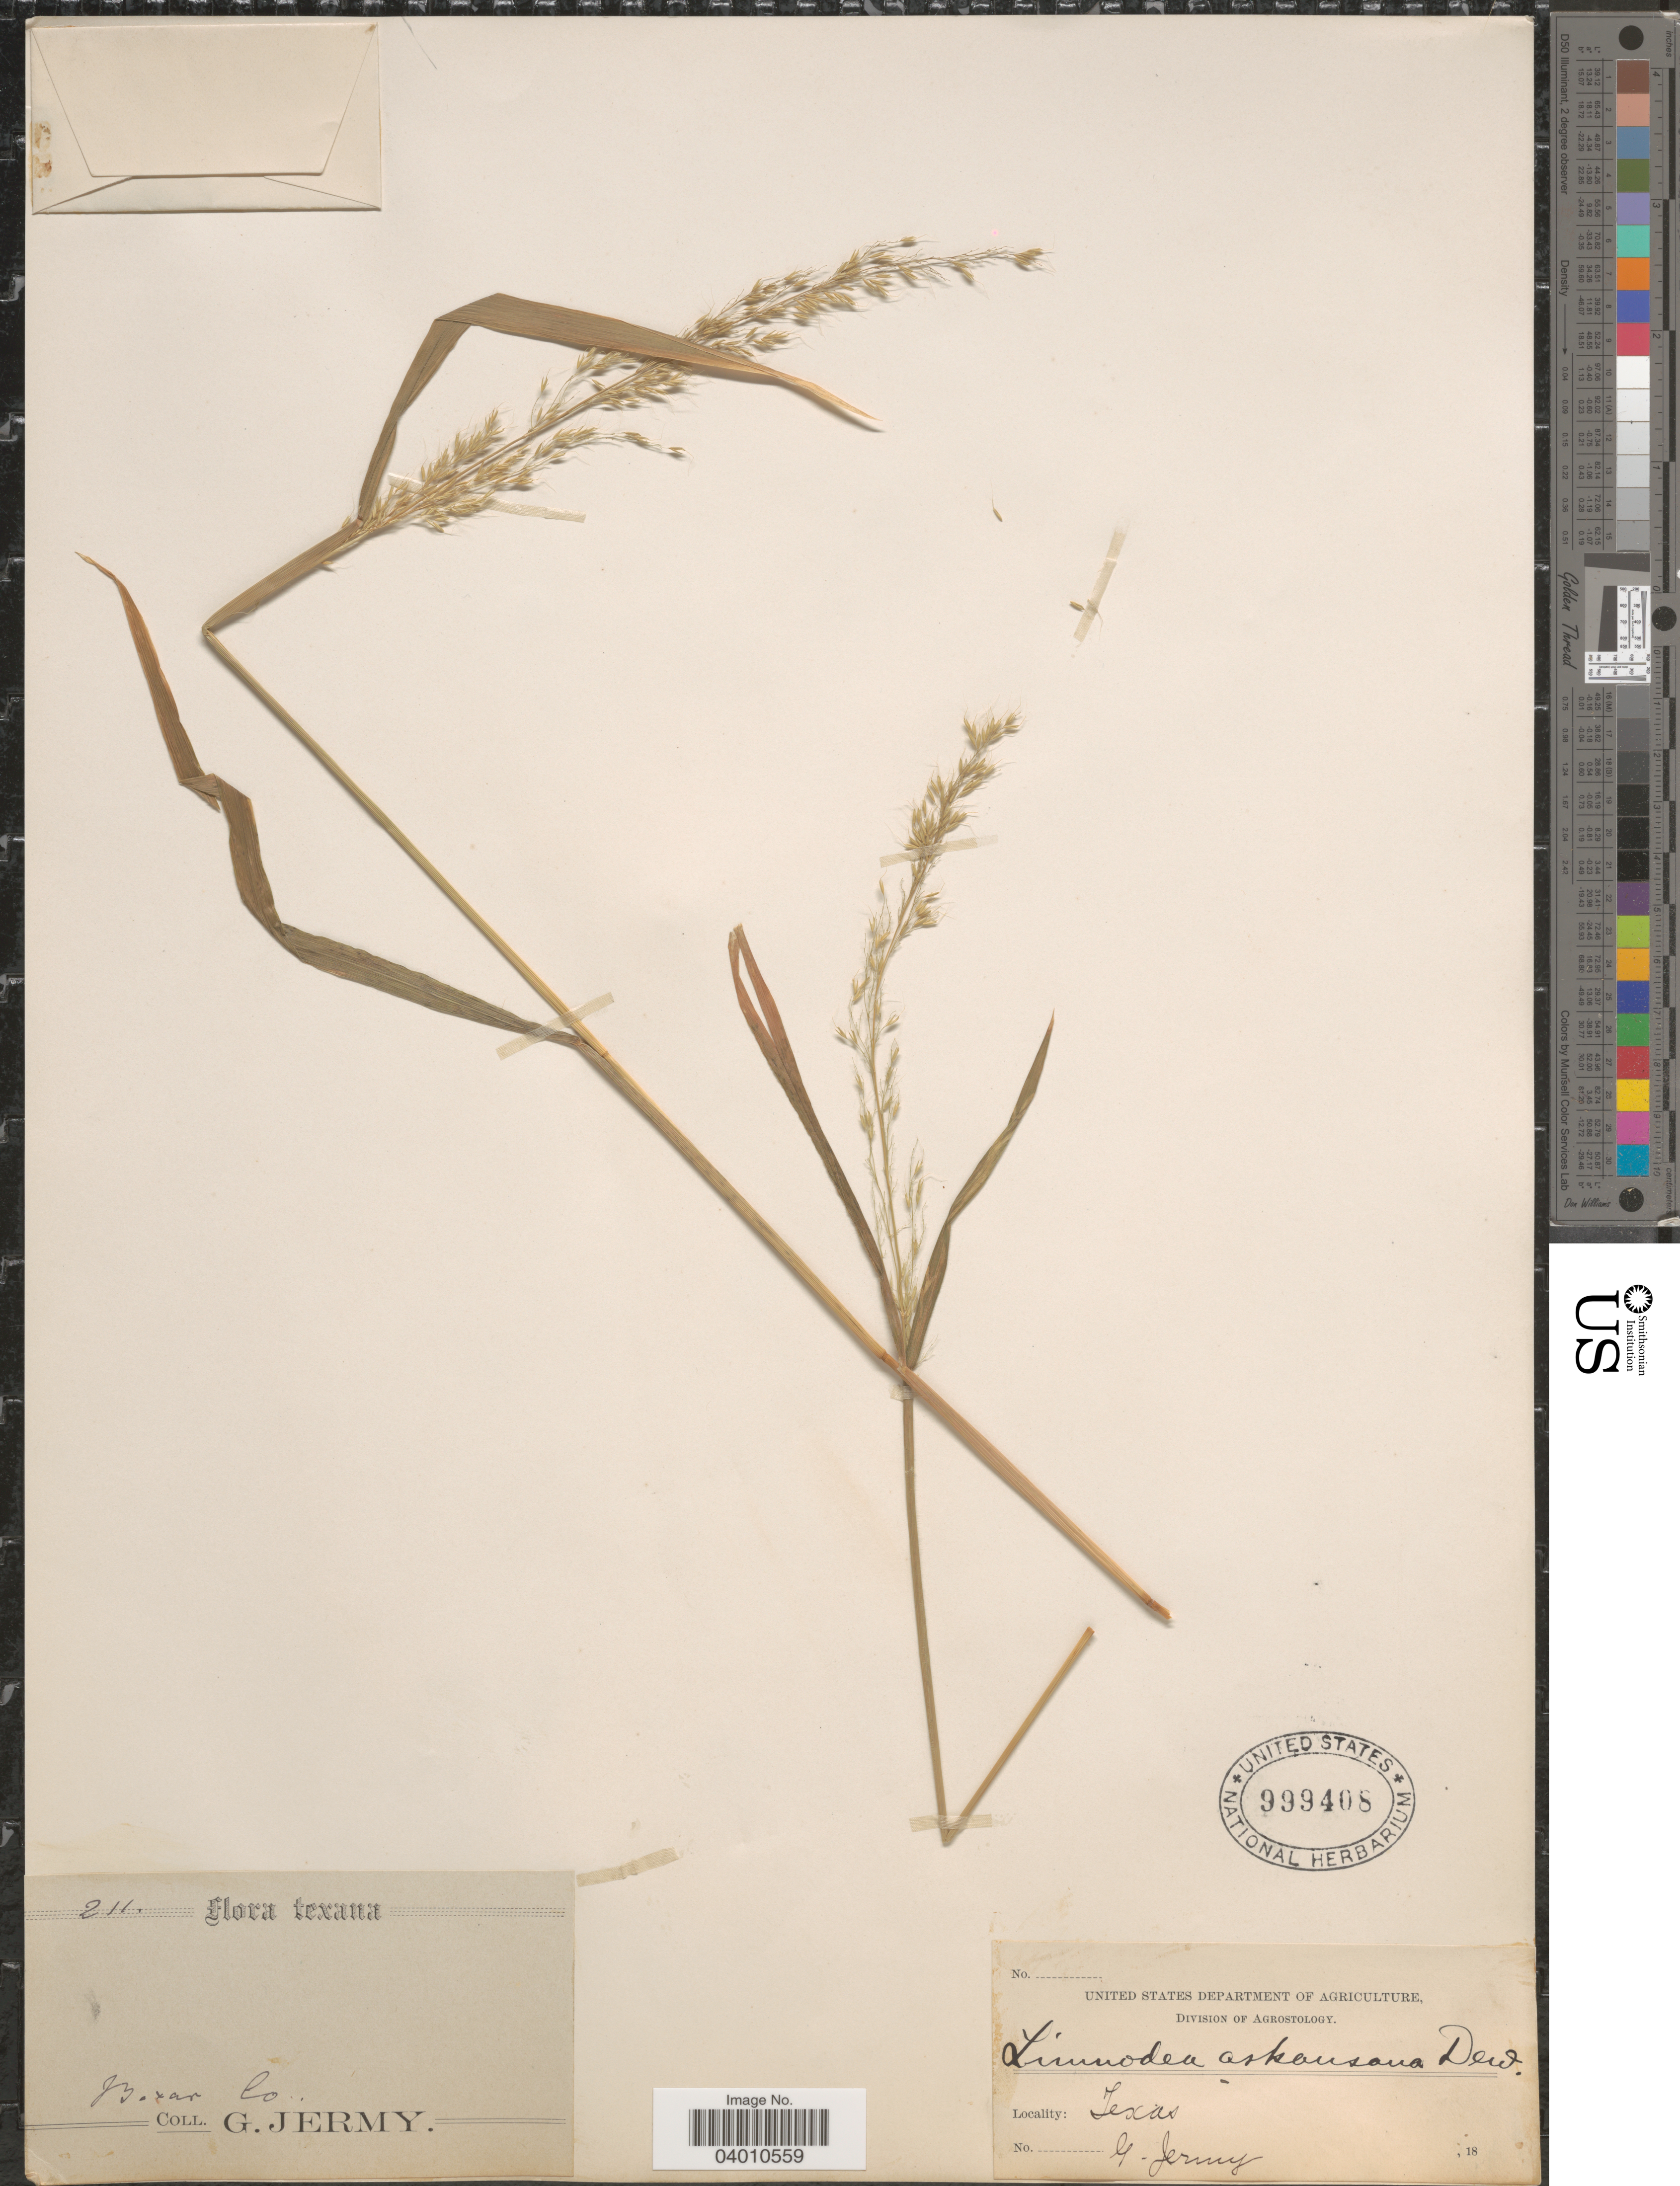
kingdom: Plantae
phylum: Tracheophyta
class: Liliopsida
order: Poales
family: Poaceae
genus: Limnodea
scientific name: Limnodea arkansana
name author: (Nutt.) L.H. Dewey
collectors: G. Jermy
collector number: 211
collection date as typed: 18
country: United States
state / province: Texas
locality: Bexar Co.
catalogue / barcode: US 999408